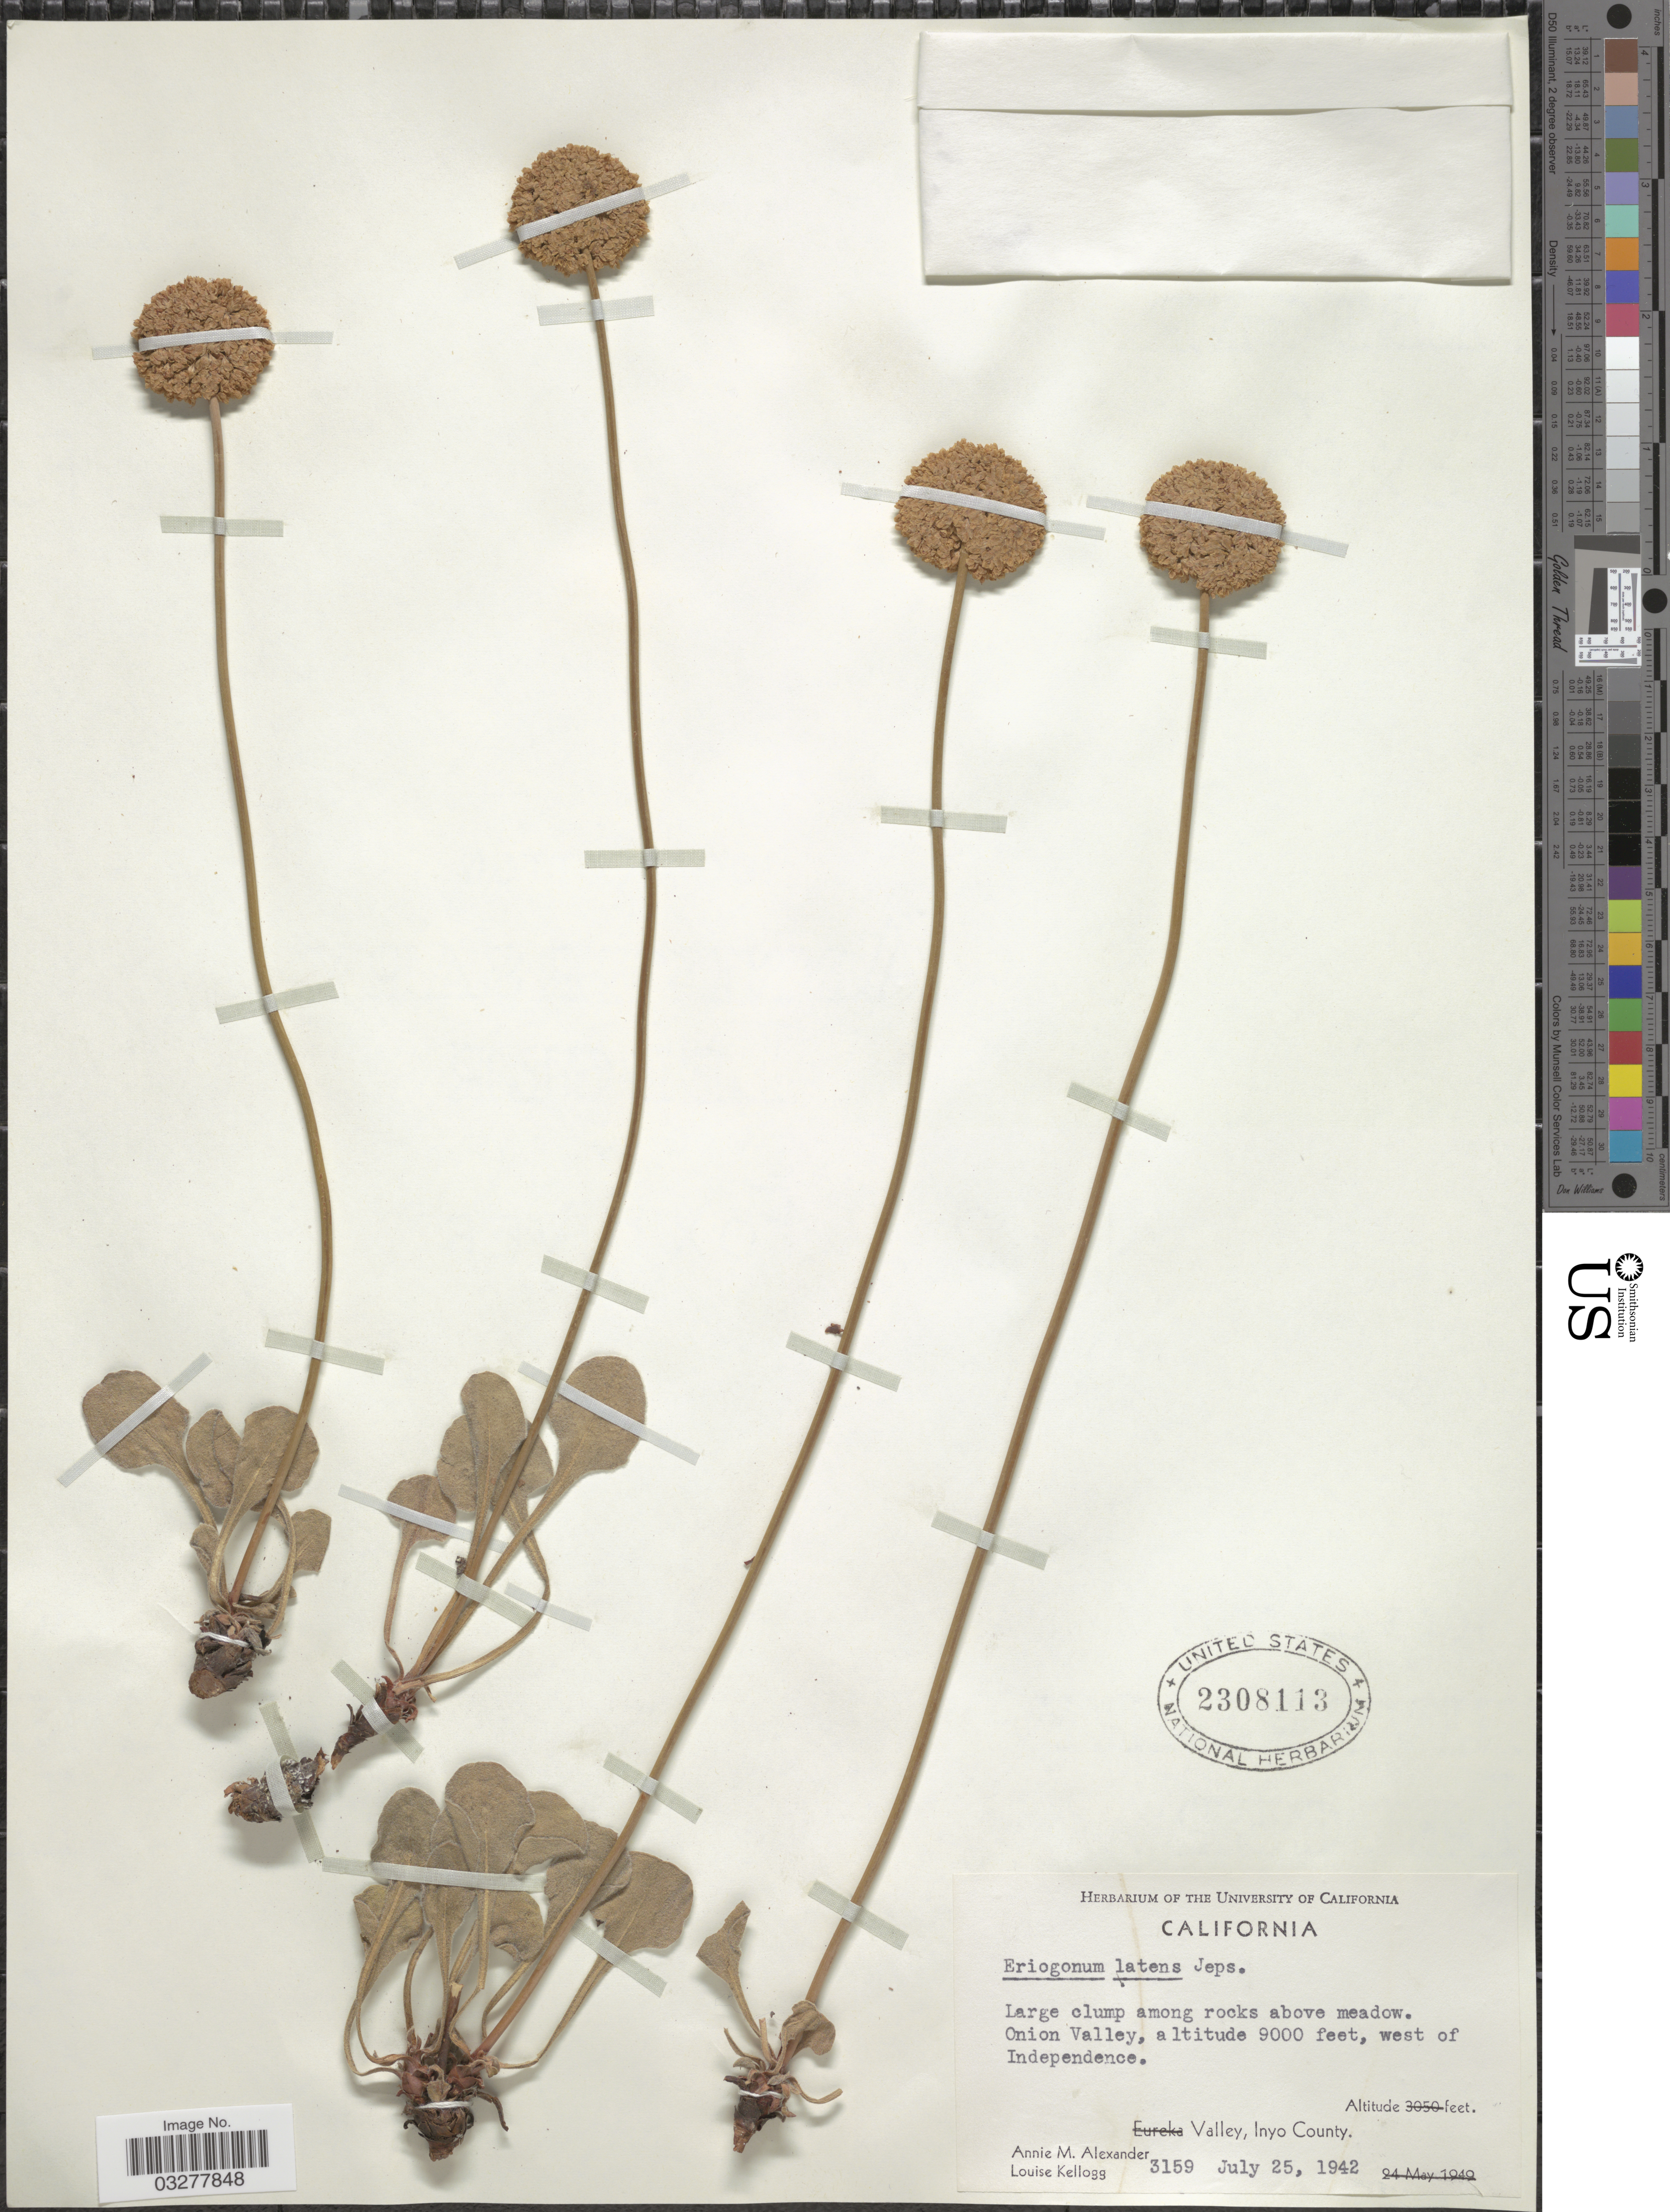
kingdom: Plantae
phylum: Tracheophyta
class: Magnoliopsida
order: Caryophyllales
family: Polygonaceae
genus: Eriogonum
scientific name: Eriogonum latens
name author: Jeps.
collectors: A. M. Alexander & L. Kellogg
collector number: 3159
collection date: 1942-07-25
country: United States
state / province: California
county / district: Inyo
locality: Onion Valley, west of Independence. Valley, Inyo County.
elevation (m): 2743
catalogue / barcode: US 2308113